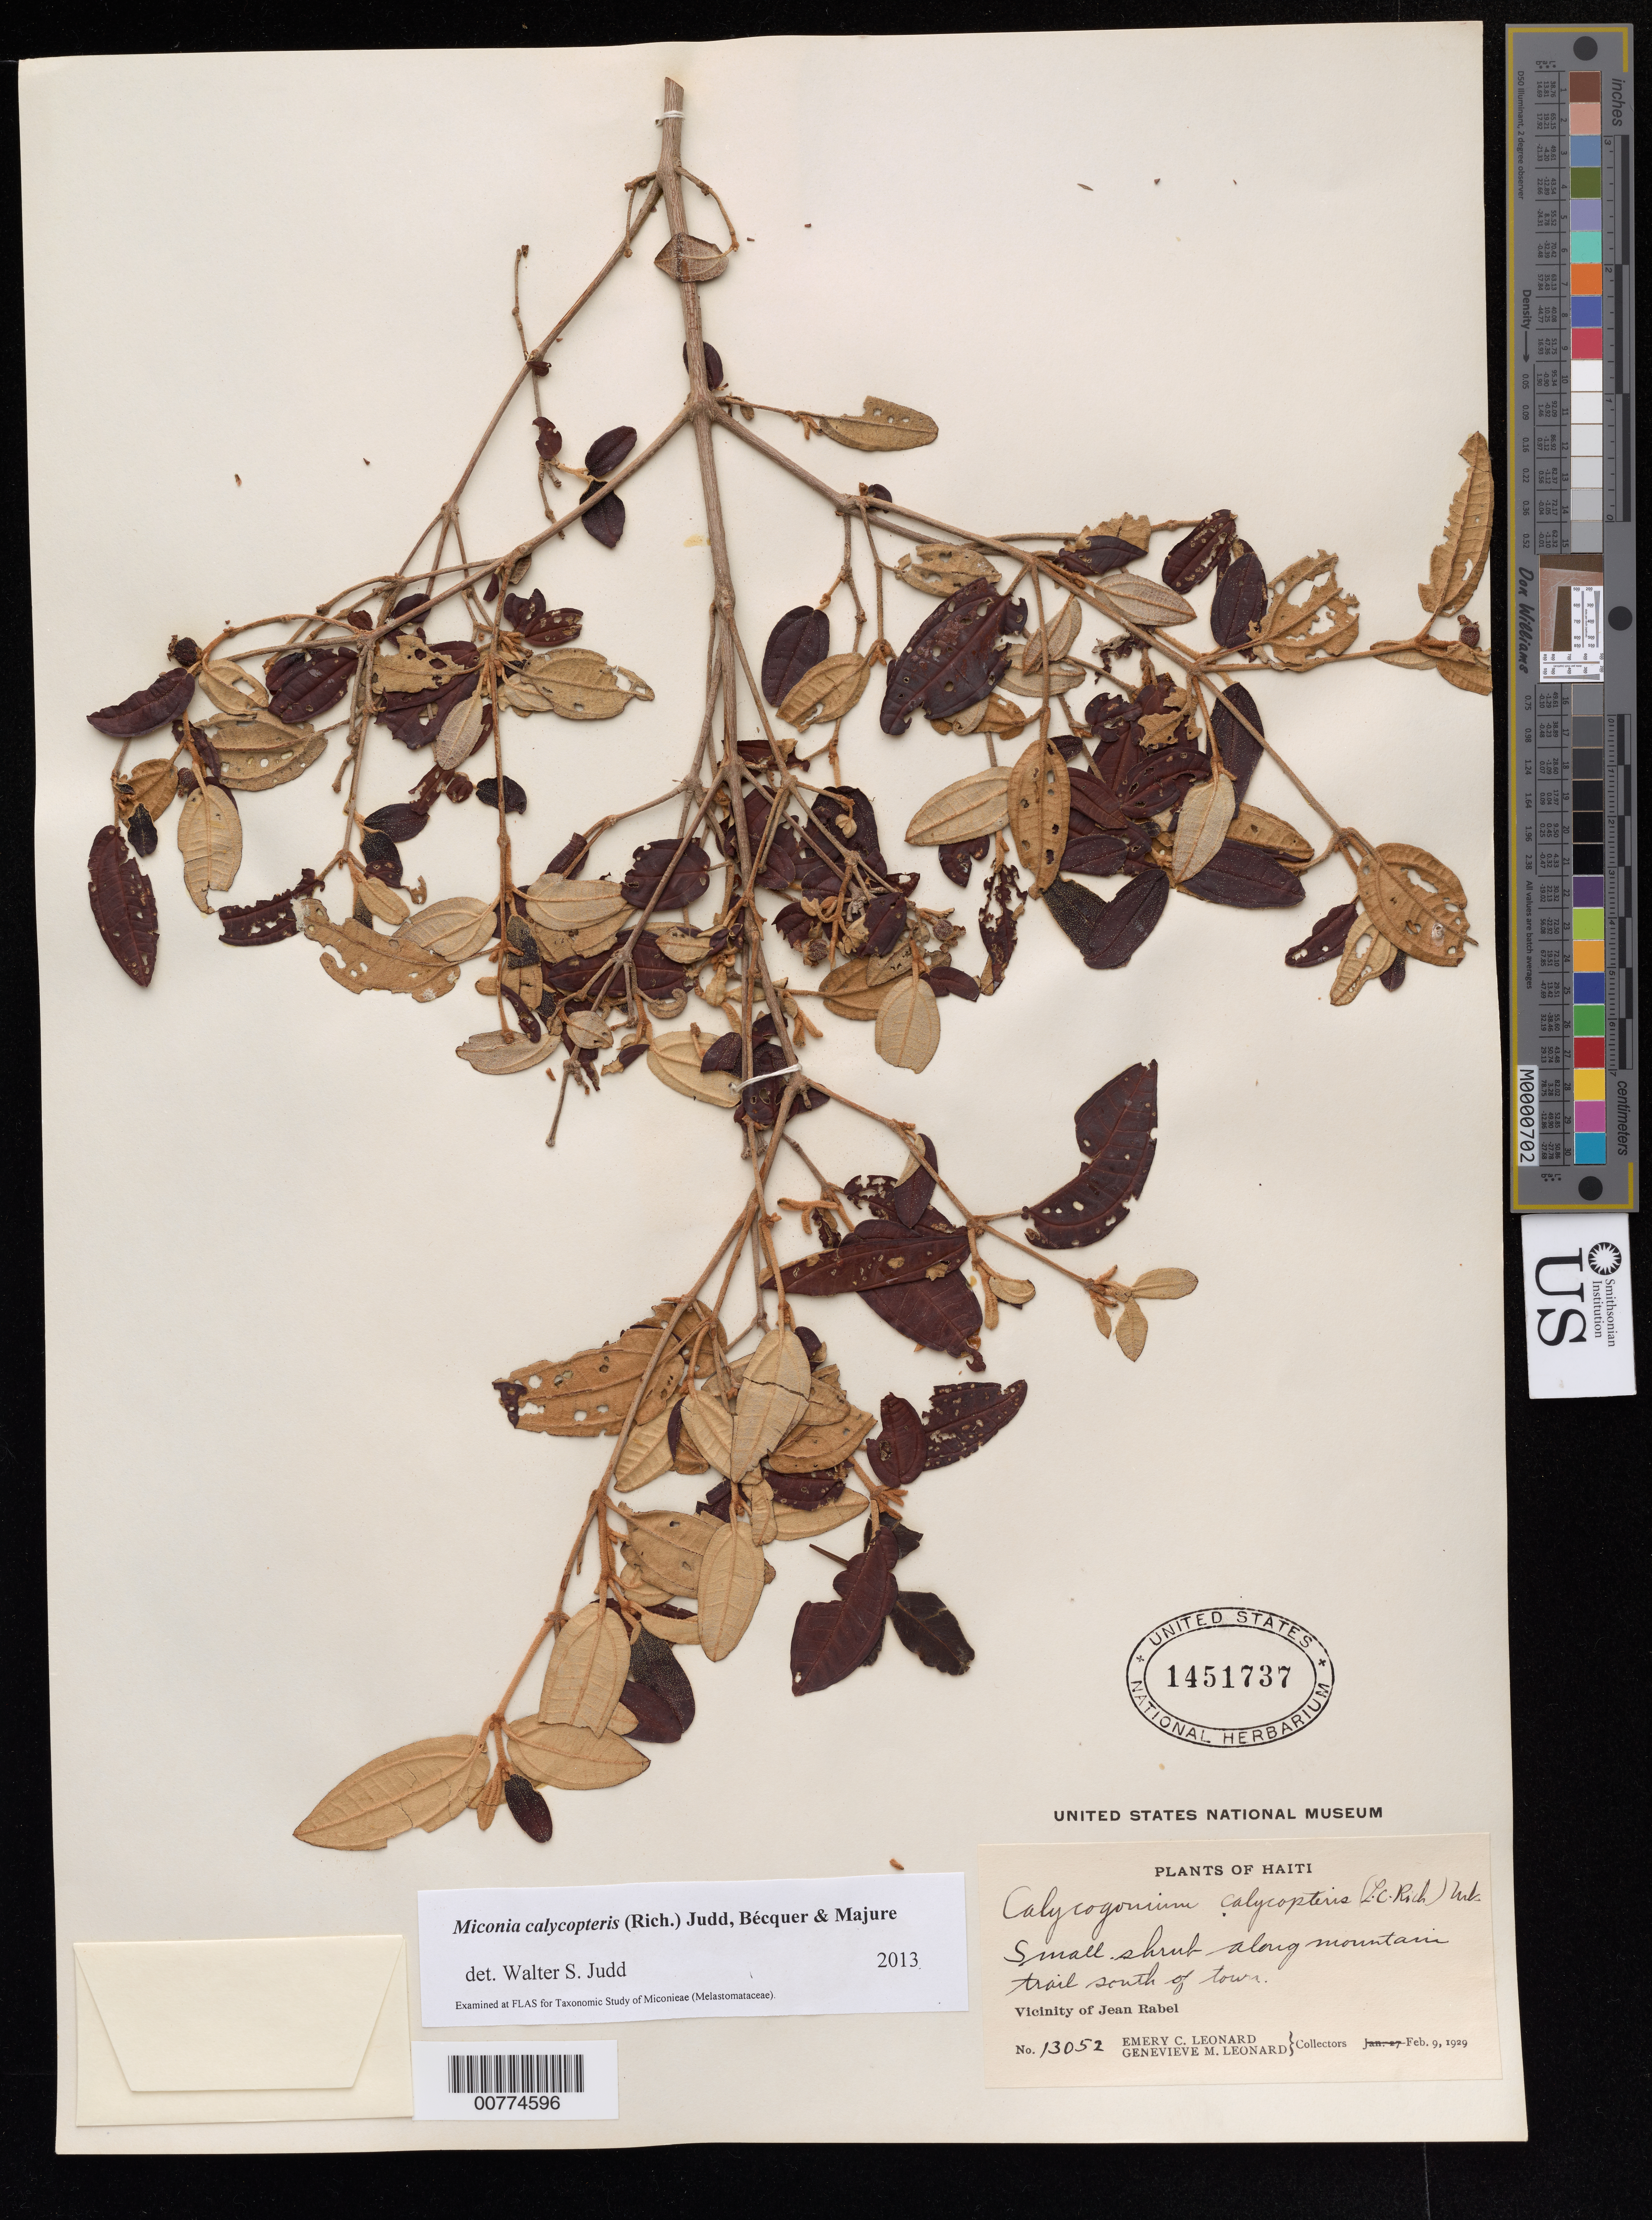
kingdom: Plantae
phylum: Tracheophyta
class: Magnoliopsida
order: Myrtales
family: Melastomataceae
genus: Miconia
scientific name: Miconia calycopteris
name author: (Rich.) Judd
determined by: Judd, Walter S.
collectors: E. C. Leonard & G. M. Leonard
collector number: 13052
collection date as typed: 09 Feb 1929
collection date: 1929-02-09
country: Haiti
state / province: Nord-Ouest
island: Hispaniola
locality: Vicinity of Jean Rabel, along mountains trail south of town.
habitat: Along mountains trail.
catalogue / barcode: US 1451737